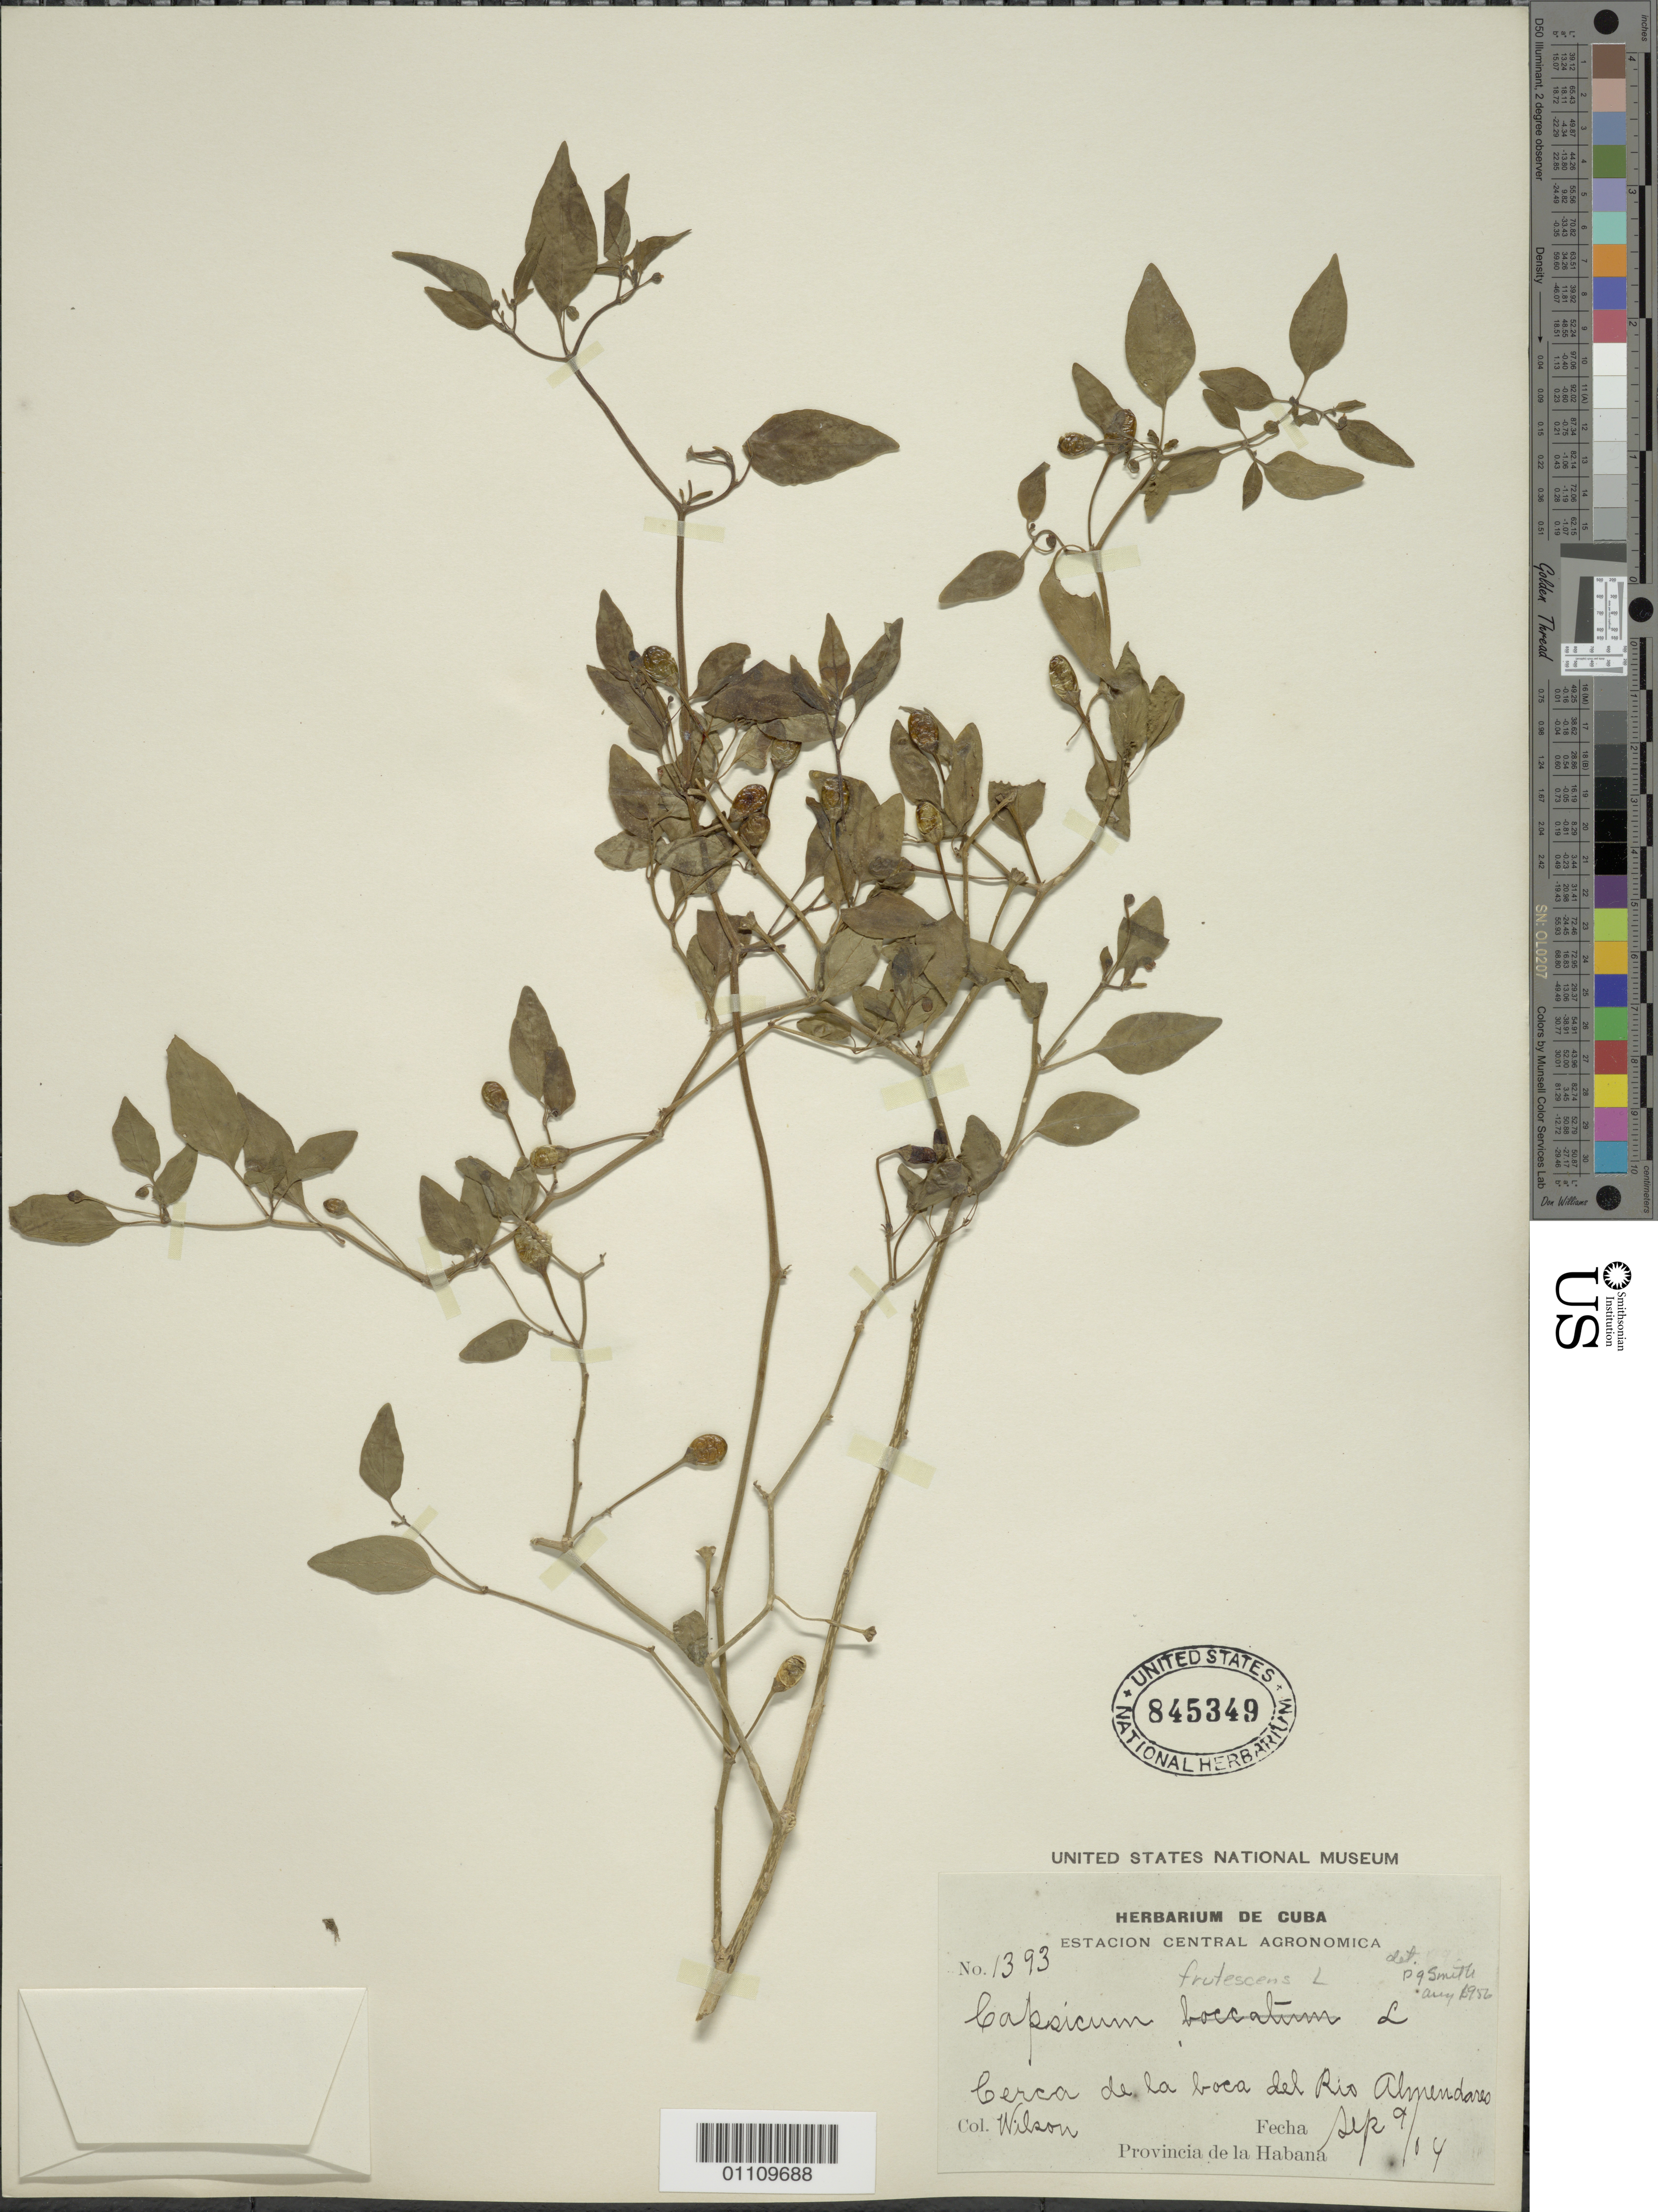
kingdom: Plantae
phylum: Tracheophyta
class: Magnoliopsida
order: Solanales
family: Solanaceae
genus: Capsicum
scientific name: Capsicum frutescens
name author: L.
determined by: Smith, P.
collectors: P. Wilson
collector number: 1393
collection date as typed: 09 Sep 1904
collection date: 1904-09-09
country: Cuba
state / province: La Habana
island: Cuba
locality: Cerca de la boca del Río Almendares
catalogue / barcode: US 845349